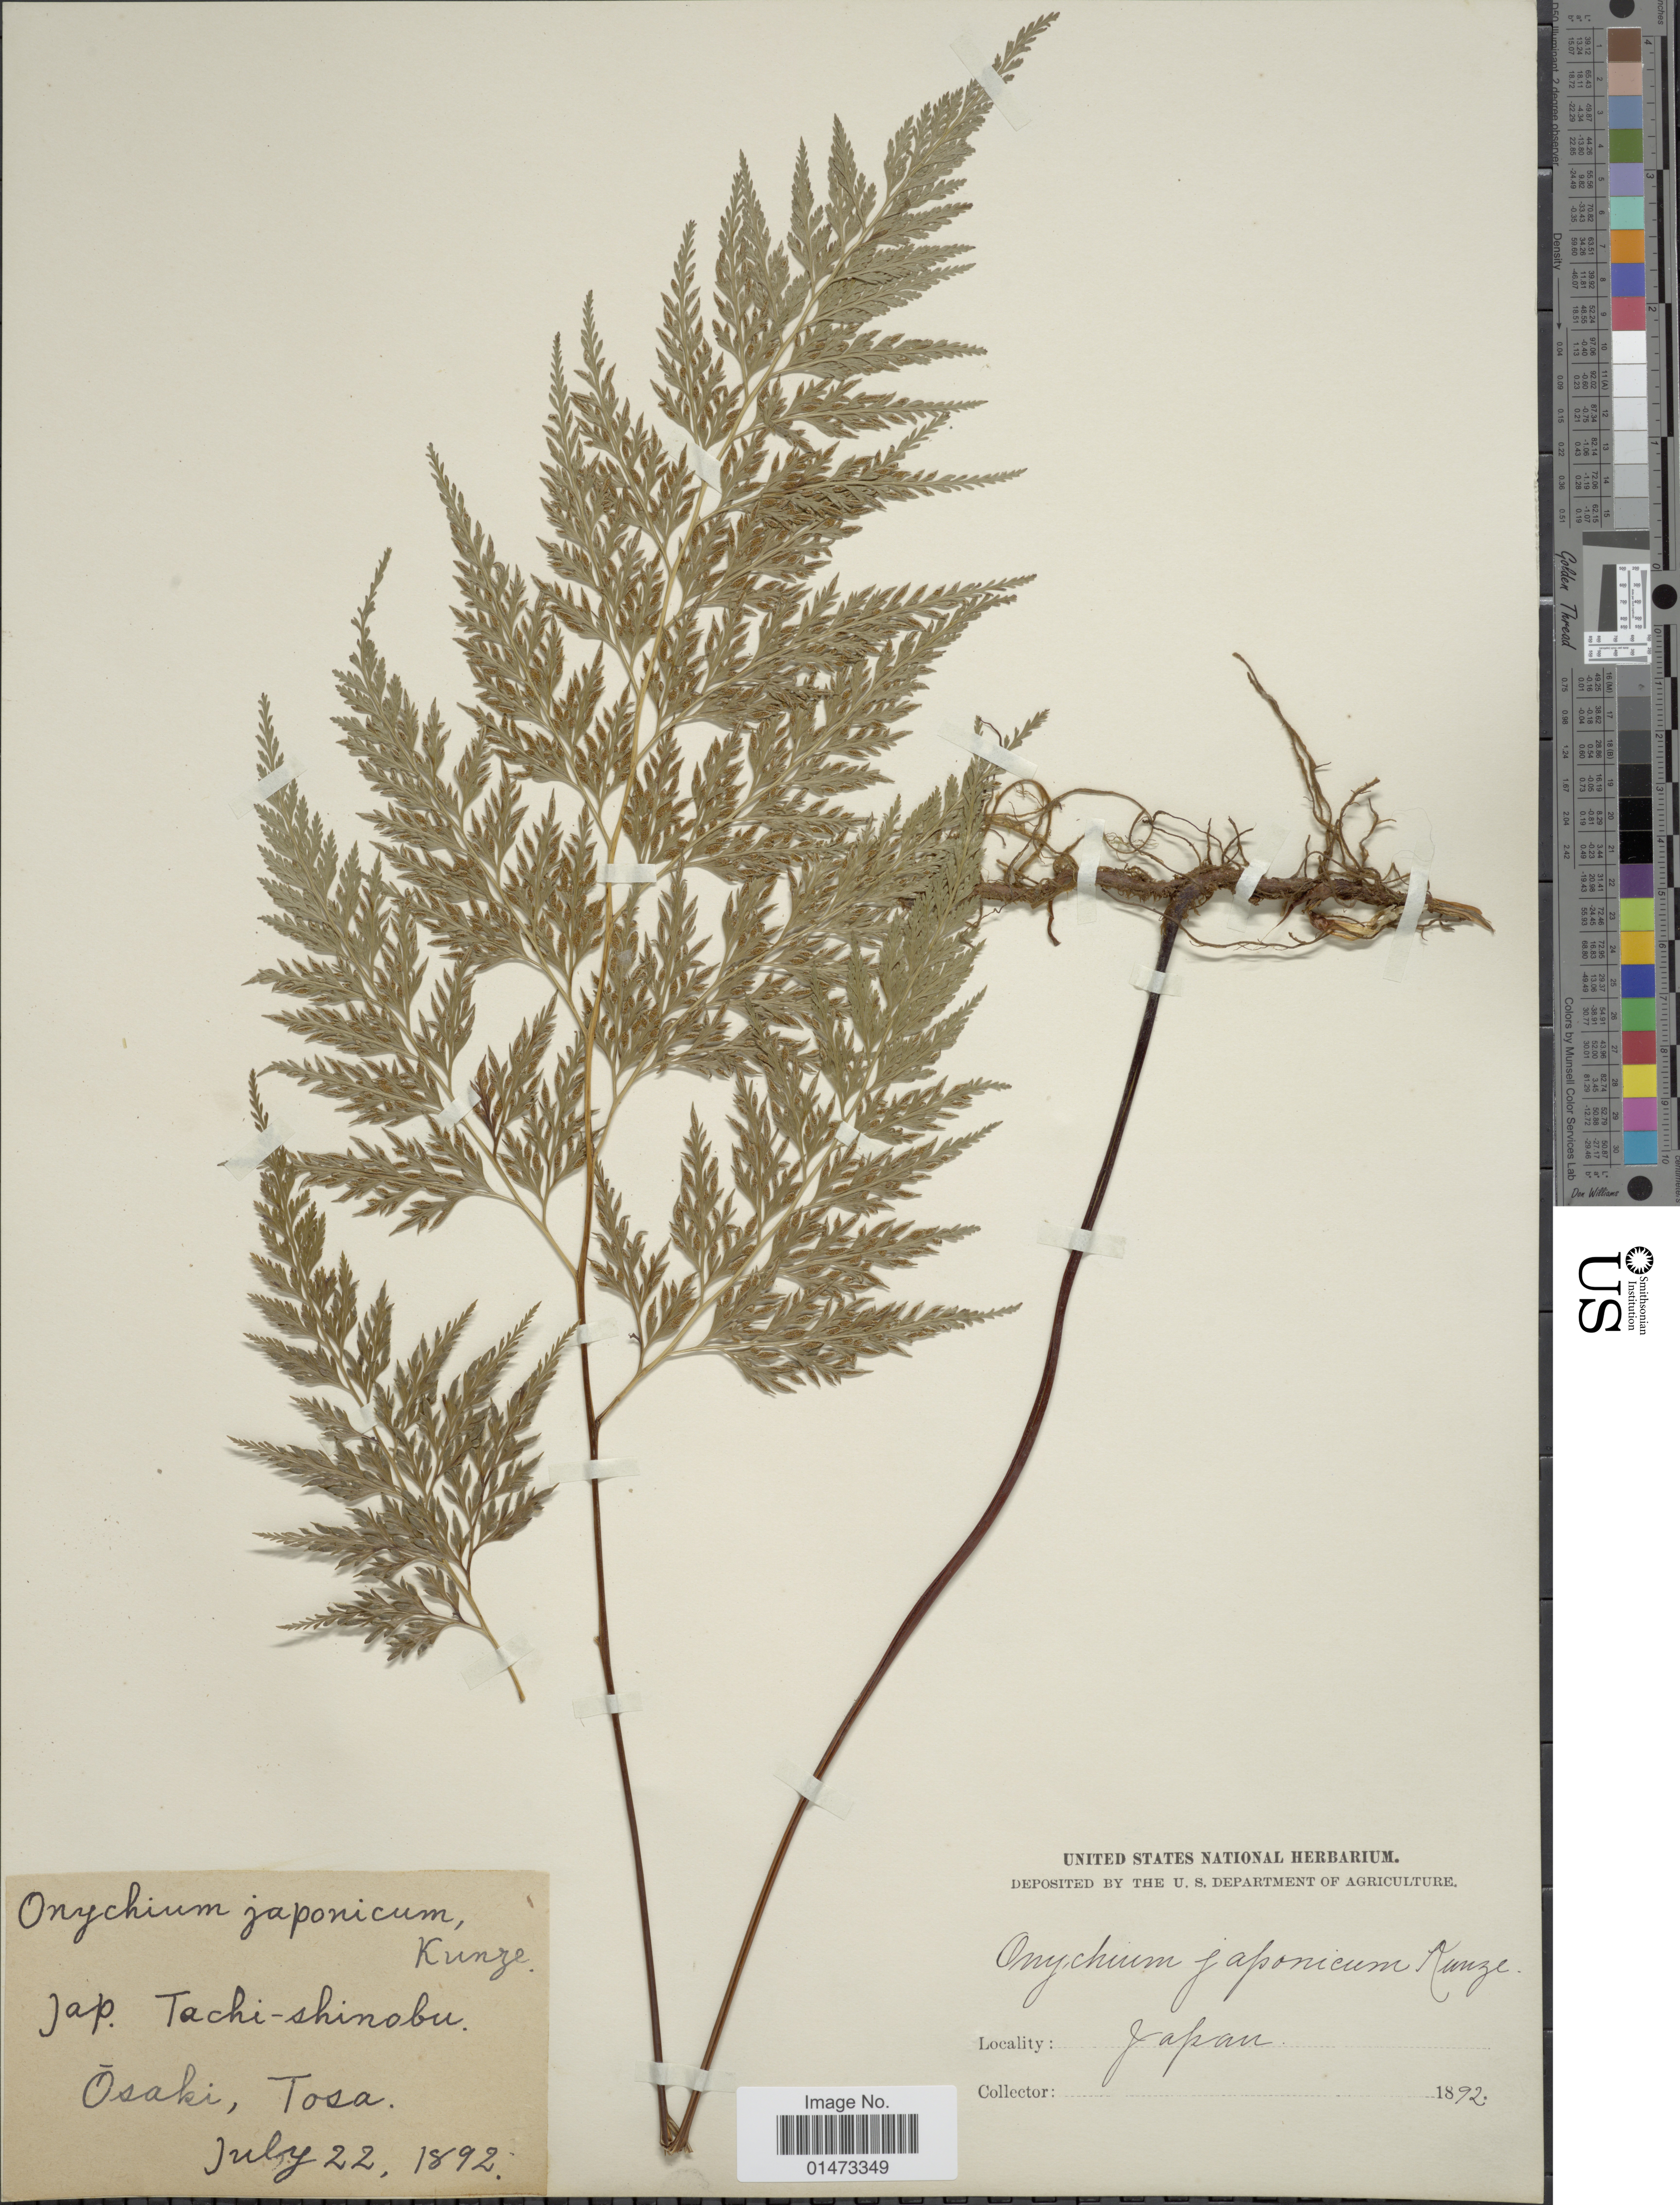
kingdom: Plantae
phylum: Tracheophyta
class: Polypodiopsida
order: Polypodiales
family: Pteridaceae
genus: Onychium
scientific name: Onychium japonicum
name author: (Thunb.) Kunze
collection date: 1892-07-22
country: Japan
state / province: Koti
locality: Osaki, Tosa.